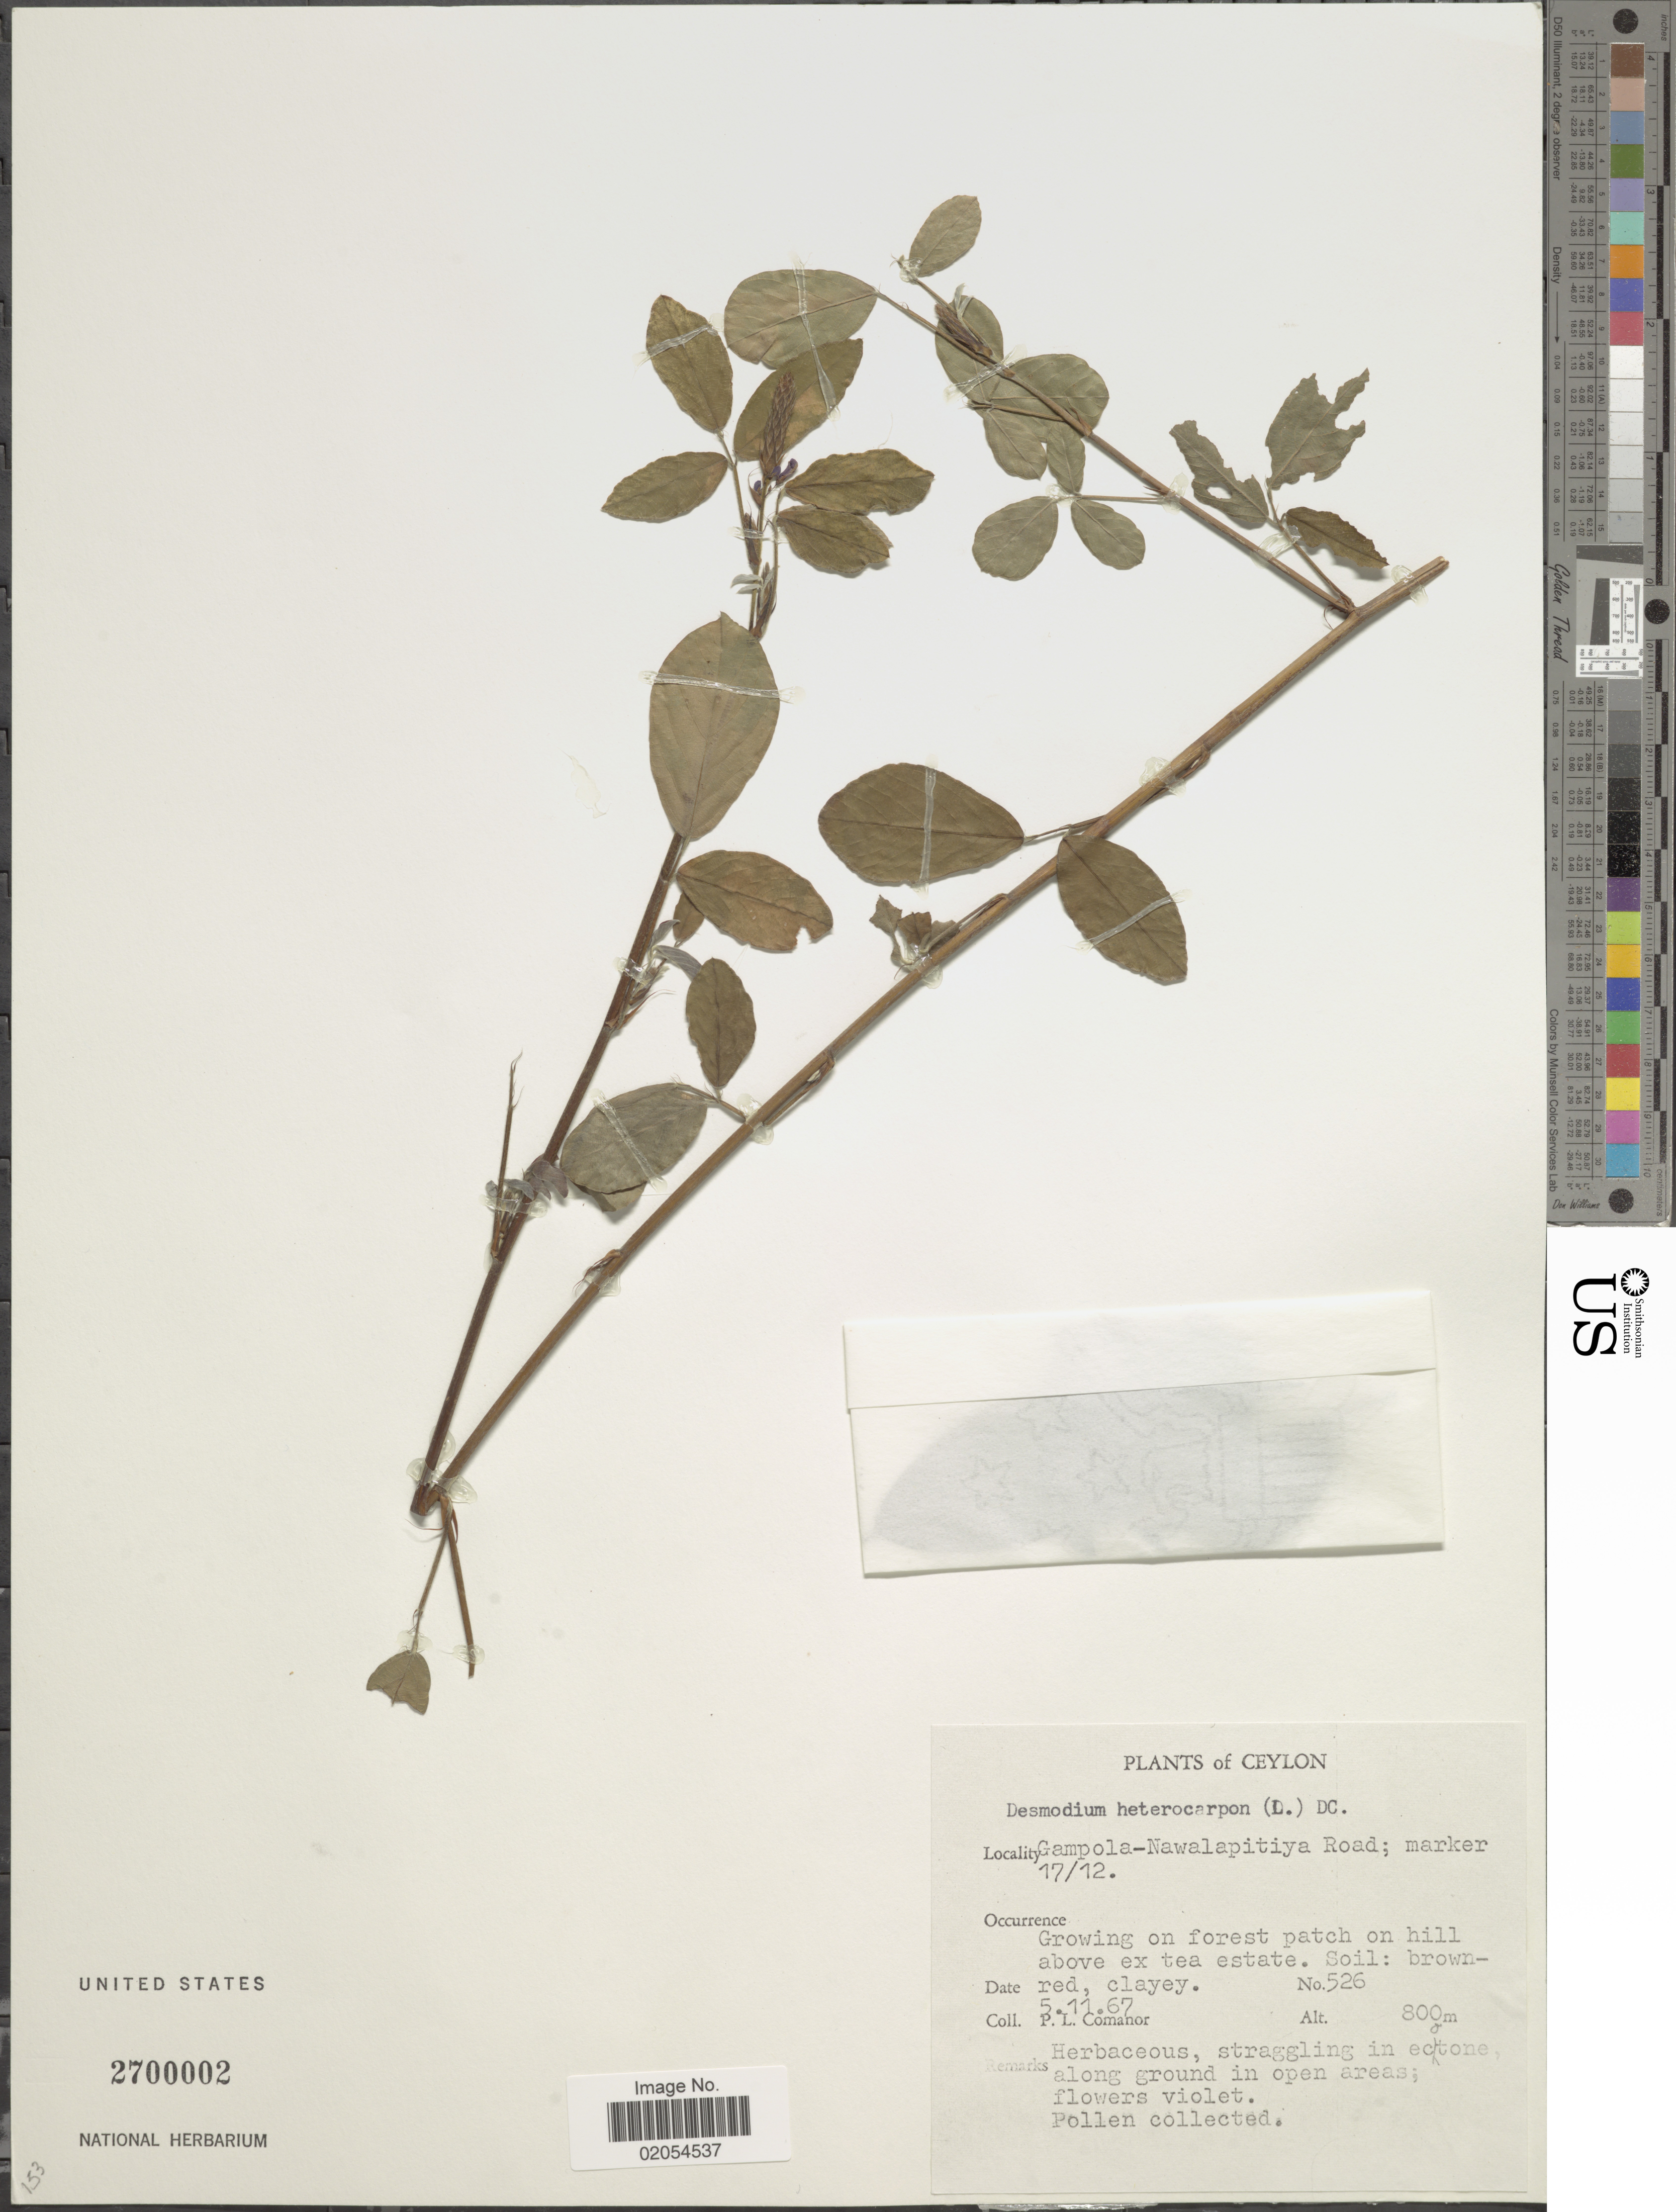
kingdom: Plantae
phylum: Tracheophyta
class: Magnoliopsida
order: Fabales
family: Fabaceae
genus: Grona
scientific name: Grona heterocarpos subsp. heterocarpos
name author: (L.) H. Ohashi & K. Ohashi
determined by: Strong, Mark T., (BOT), Smithsonian Institution - National Museum of Natural History (UNITED STATES)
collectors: P. Comanor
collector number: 526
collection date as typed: Transcribed d/m/y: 5/11/67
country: Sri Lanka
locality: Ceylon, Gampola-Nawalapitiya, marker 17/12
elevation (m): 800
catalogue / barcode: US 2700002